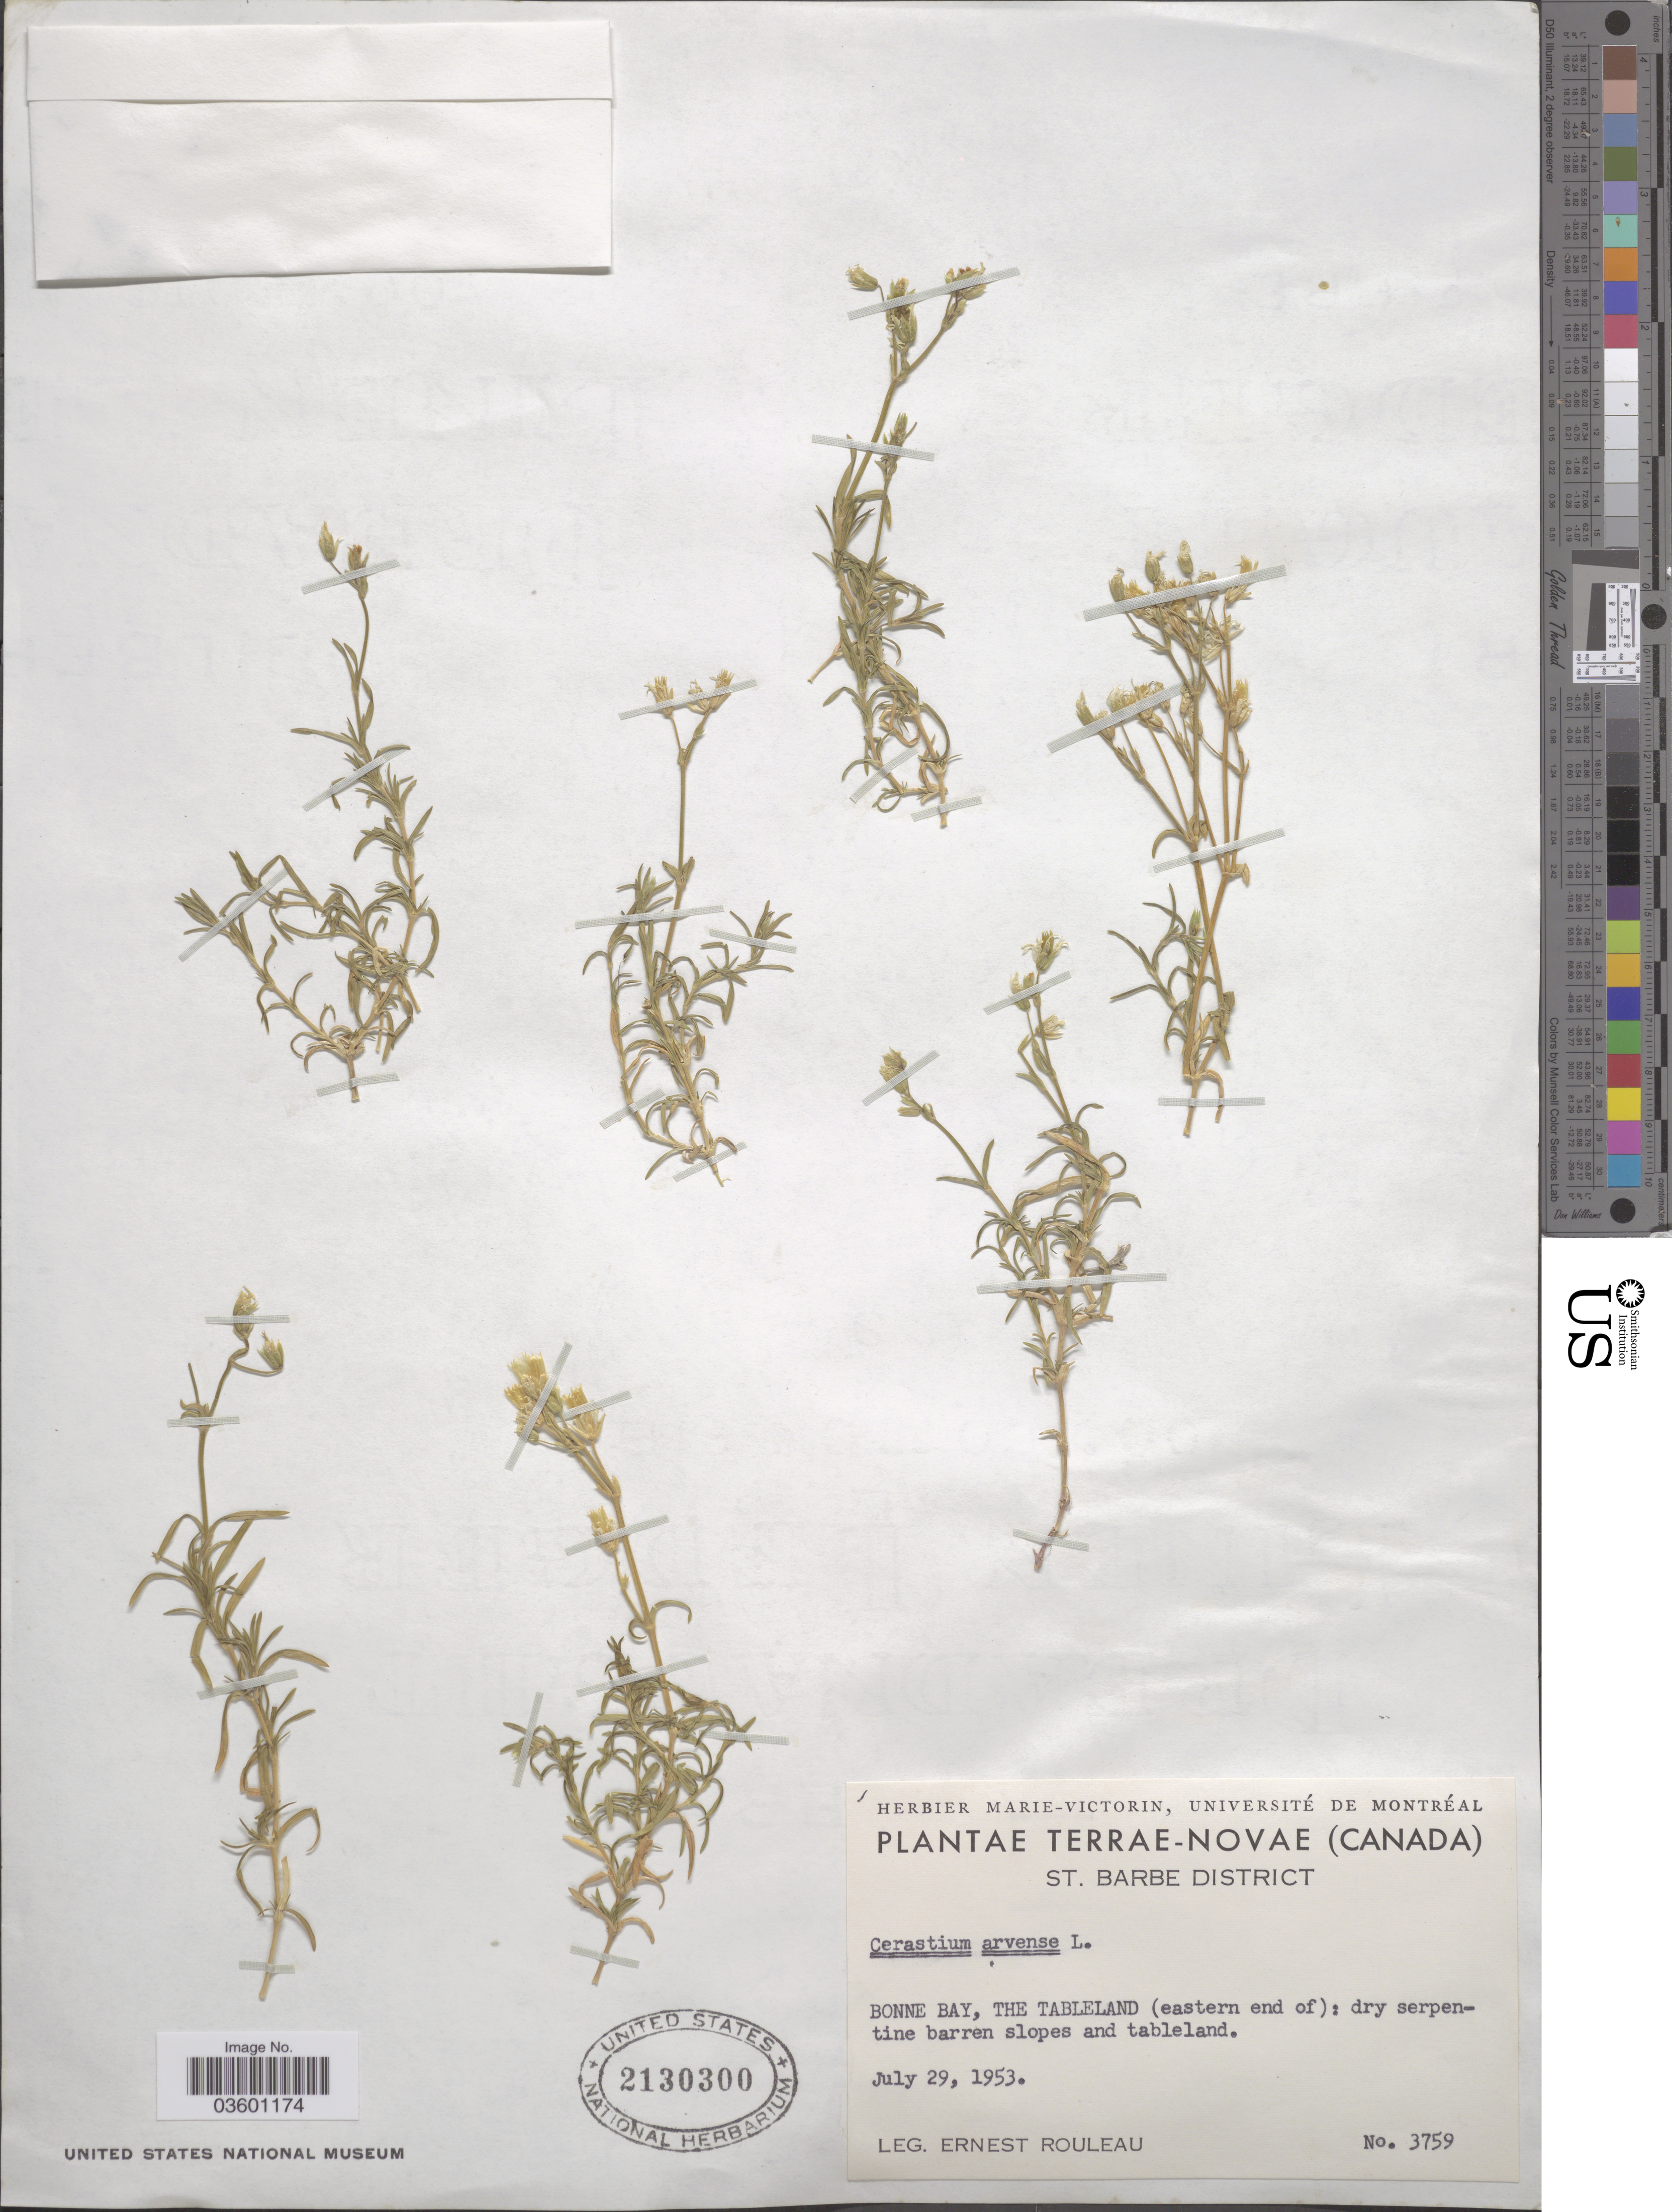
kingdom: Plantae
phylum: Tracheophyta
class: Magnoliopsida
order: Caryophyllales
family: Caryophyllaceae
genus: Cerastium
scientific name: Cerastium arvense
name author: L.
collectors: E. Rouleau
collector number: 3759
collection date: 1953-07-29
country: Canada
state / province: Newfoundland and Labrador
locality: Terrae-Novae. St. Barbe District. Bonne Bay, The Tableland (eastern end of).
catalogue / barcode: US 2130300